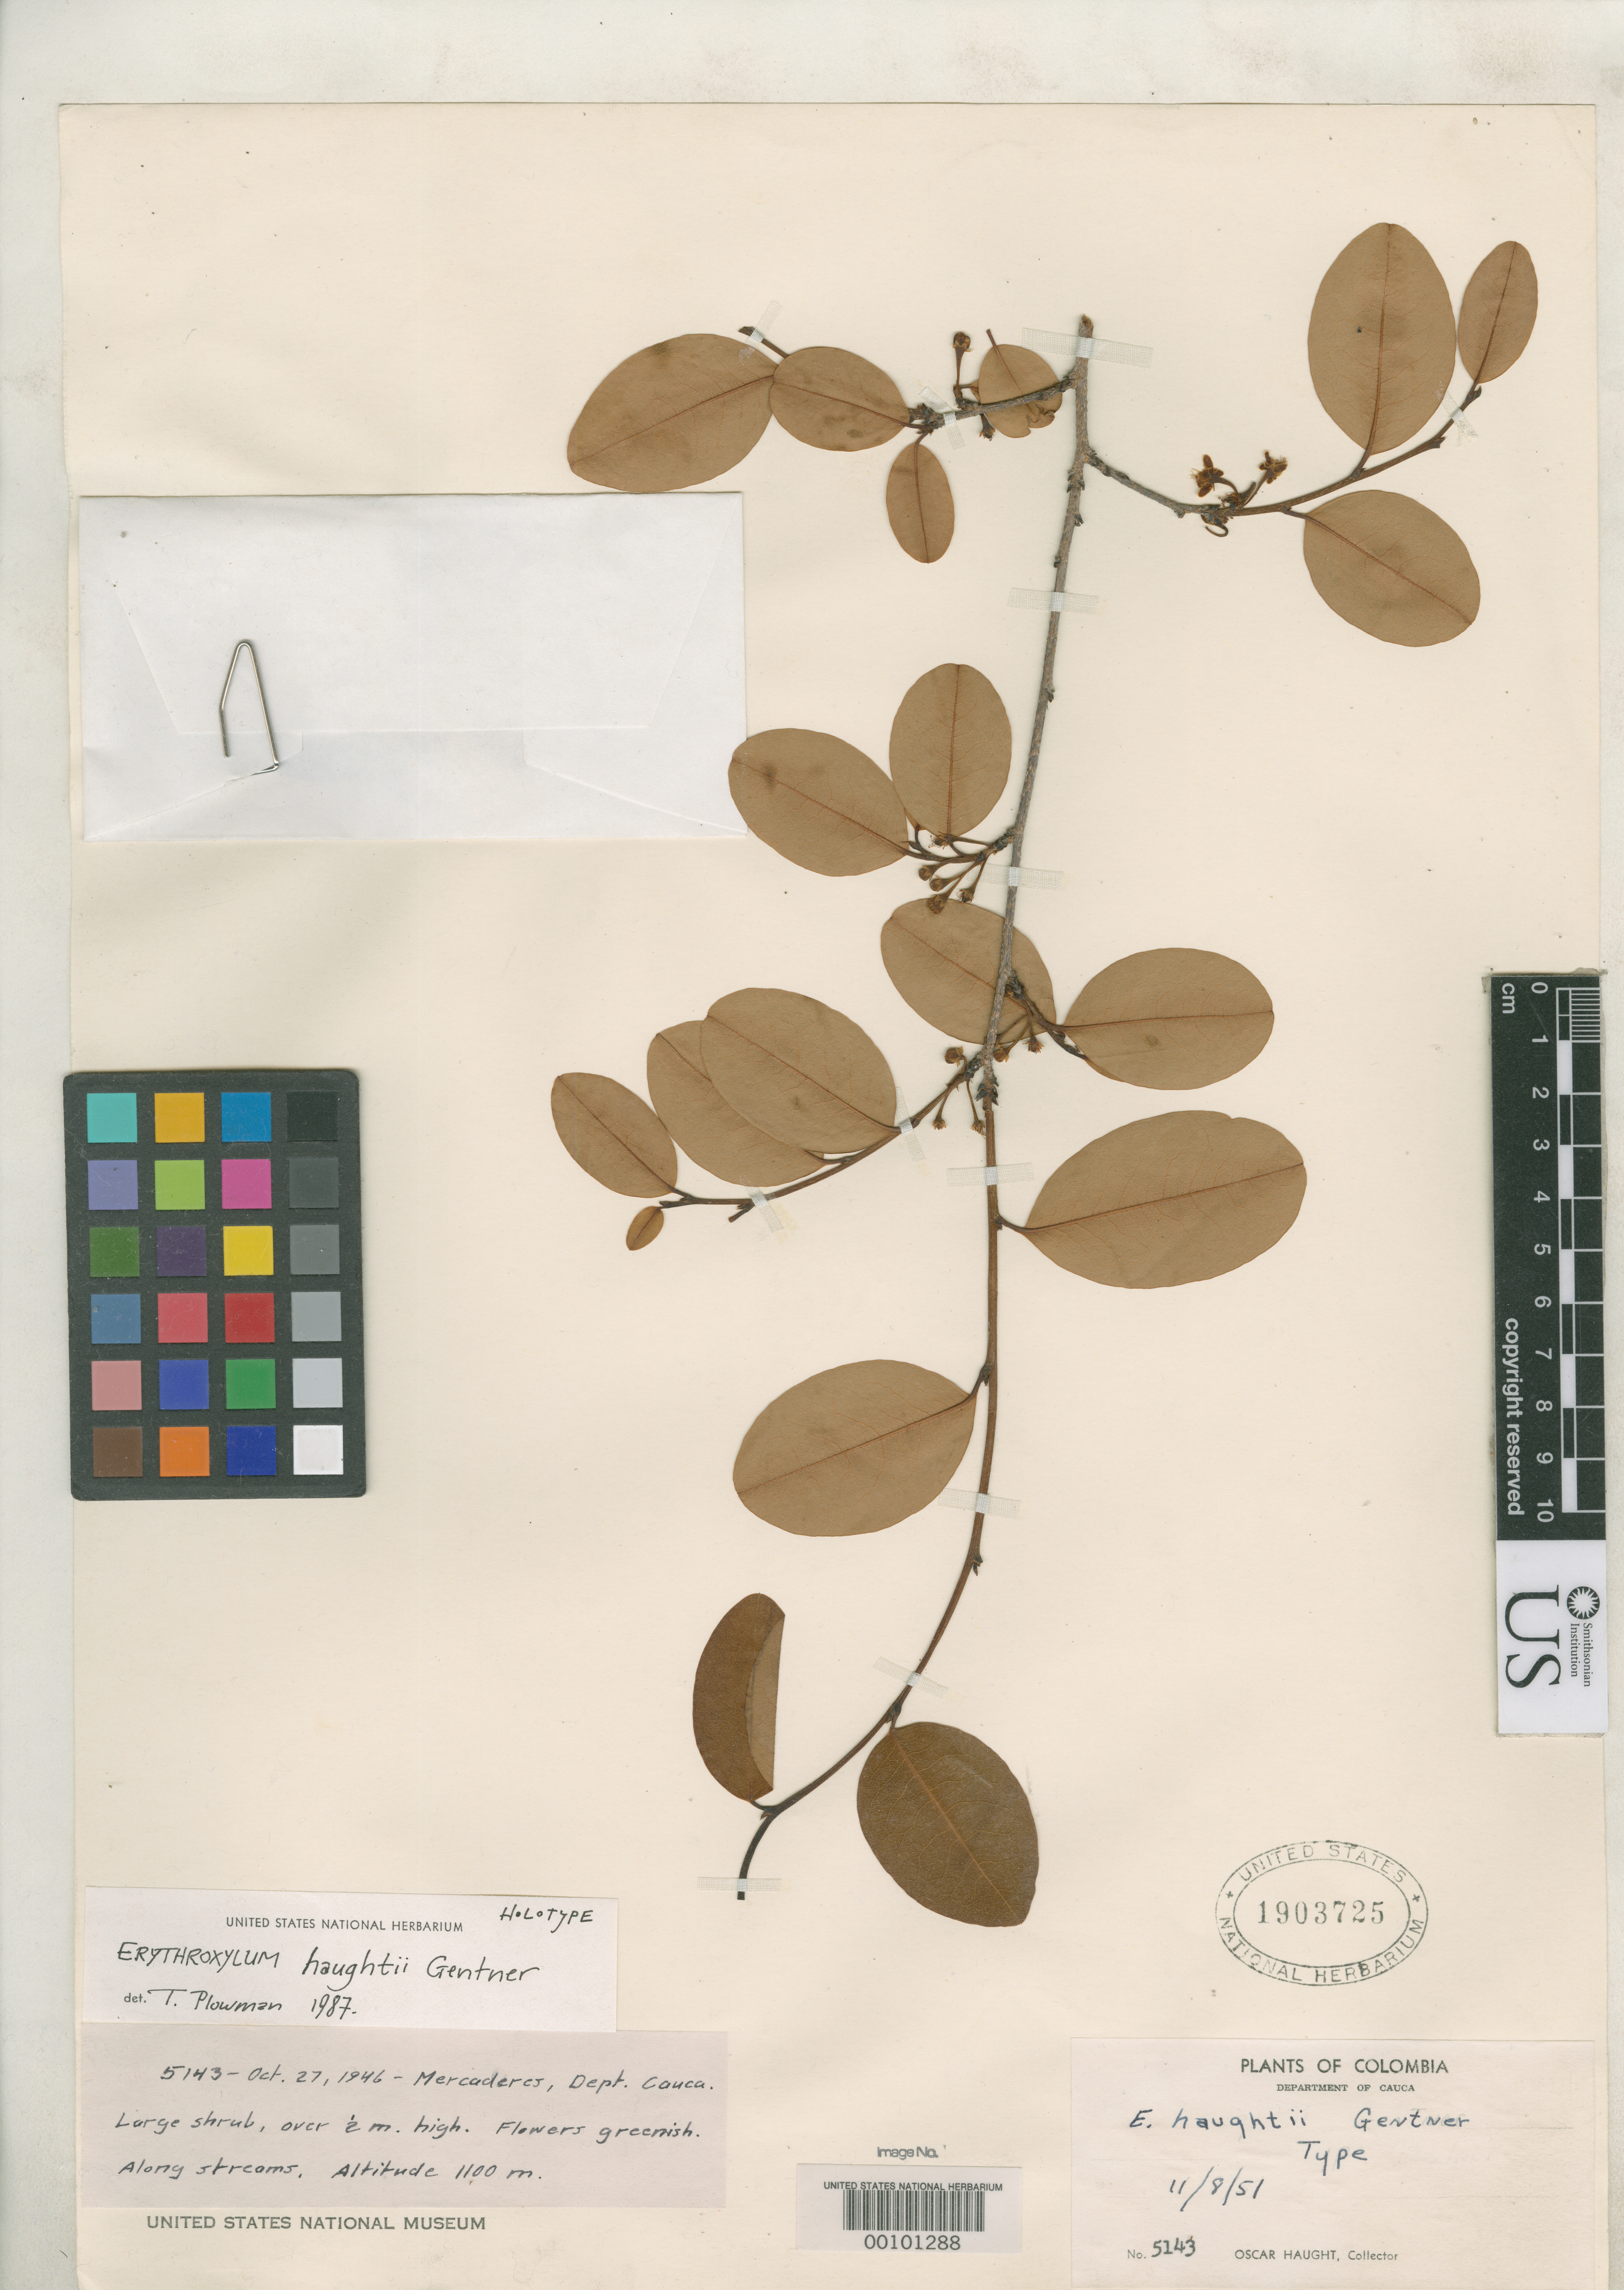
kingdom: Plantae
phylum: Tracheophyta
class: Magnoliopsida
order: Malpighiales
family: Erythroxylaceae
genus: Erythroxylum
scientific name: Erythroxylum haughtii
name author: Gentner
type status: Holotype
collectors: O. L. Haught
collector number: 5143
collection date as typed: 27 Oct 1946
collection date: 1946-10-27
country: Colombia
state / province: Cauca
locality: Near Mercaderes.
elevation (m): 1100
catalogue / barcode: US 1903725